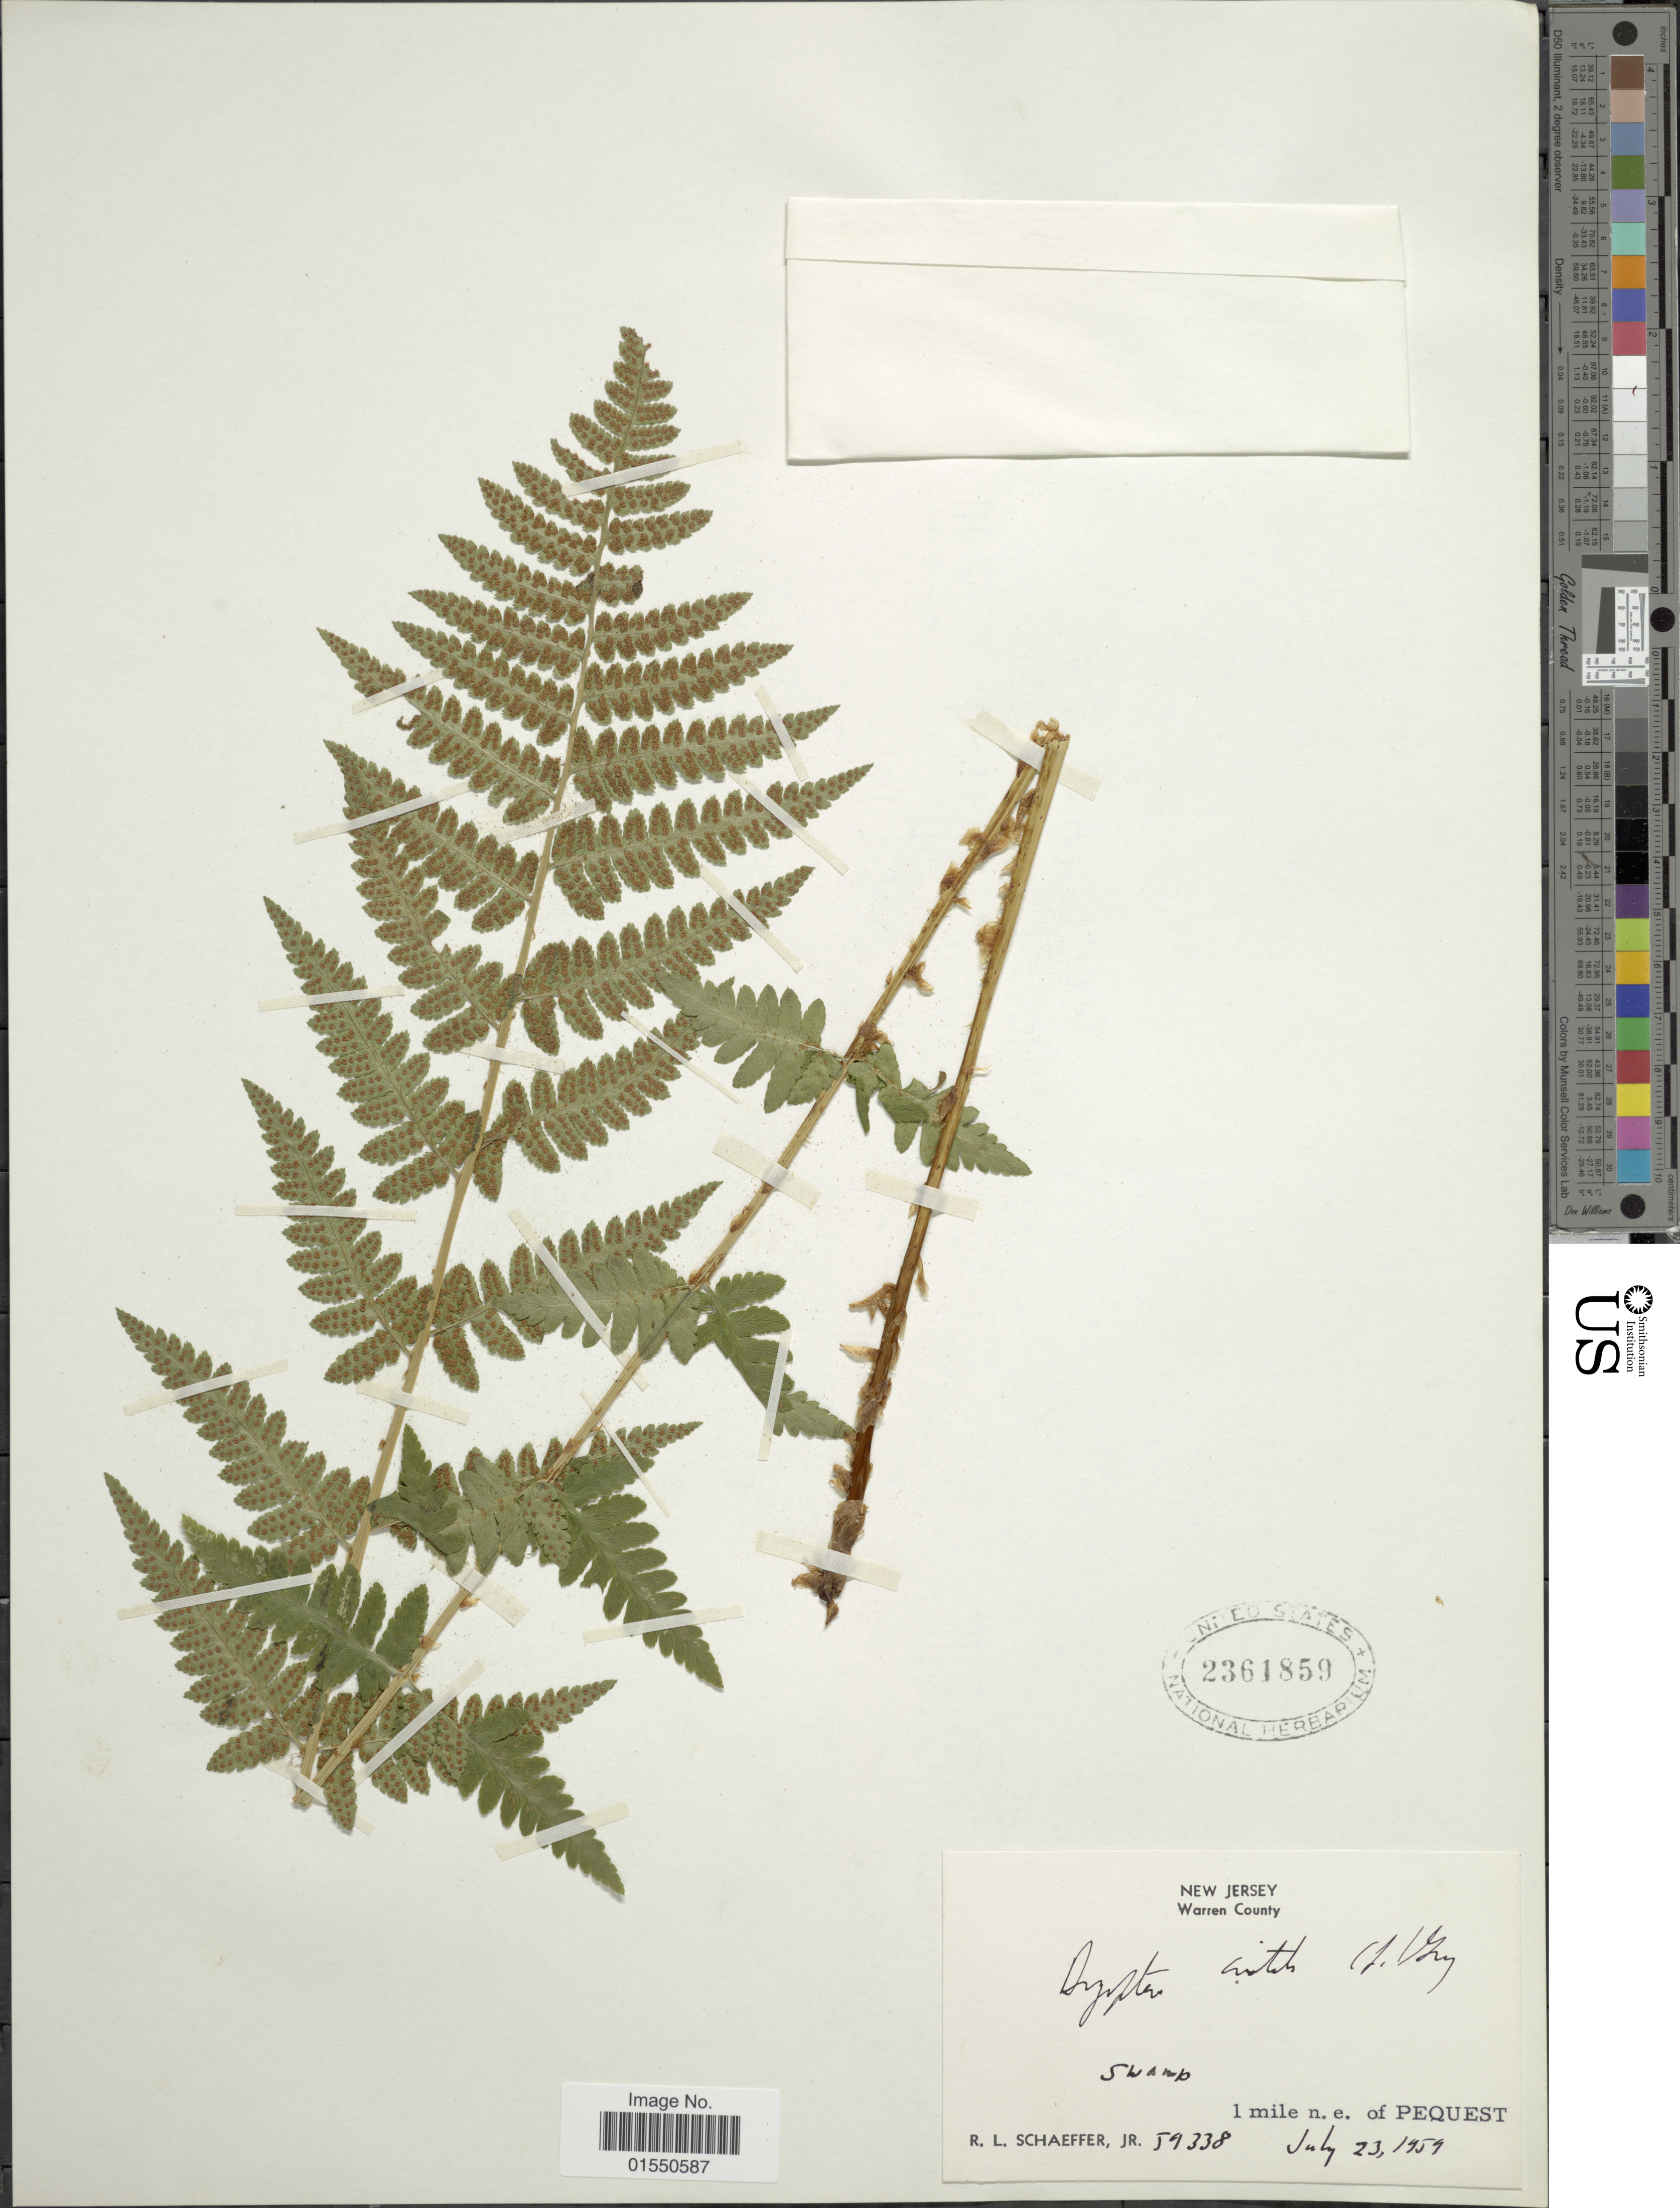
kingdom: Plantae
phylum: Tracheophyta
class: Polypodiopsida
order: Polypodiales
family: Dryopteridaceae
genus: Dryopteris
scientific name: Dryopteris cristata var. spinulosa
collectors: R. L. Schaeffer Jr.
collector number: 59338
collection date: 1959-07-23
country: United States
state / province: New Jersey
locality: Warren County, 1 mile n.e. of Pequest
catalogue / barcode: US 2361859